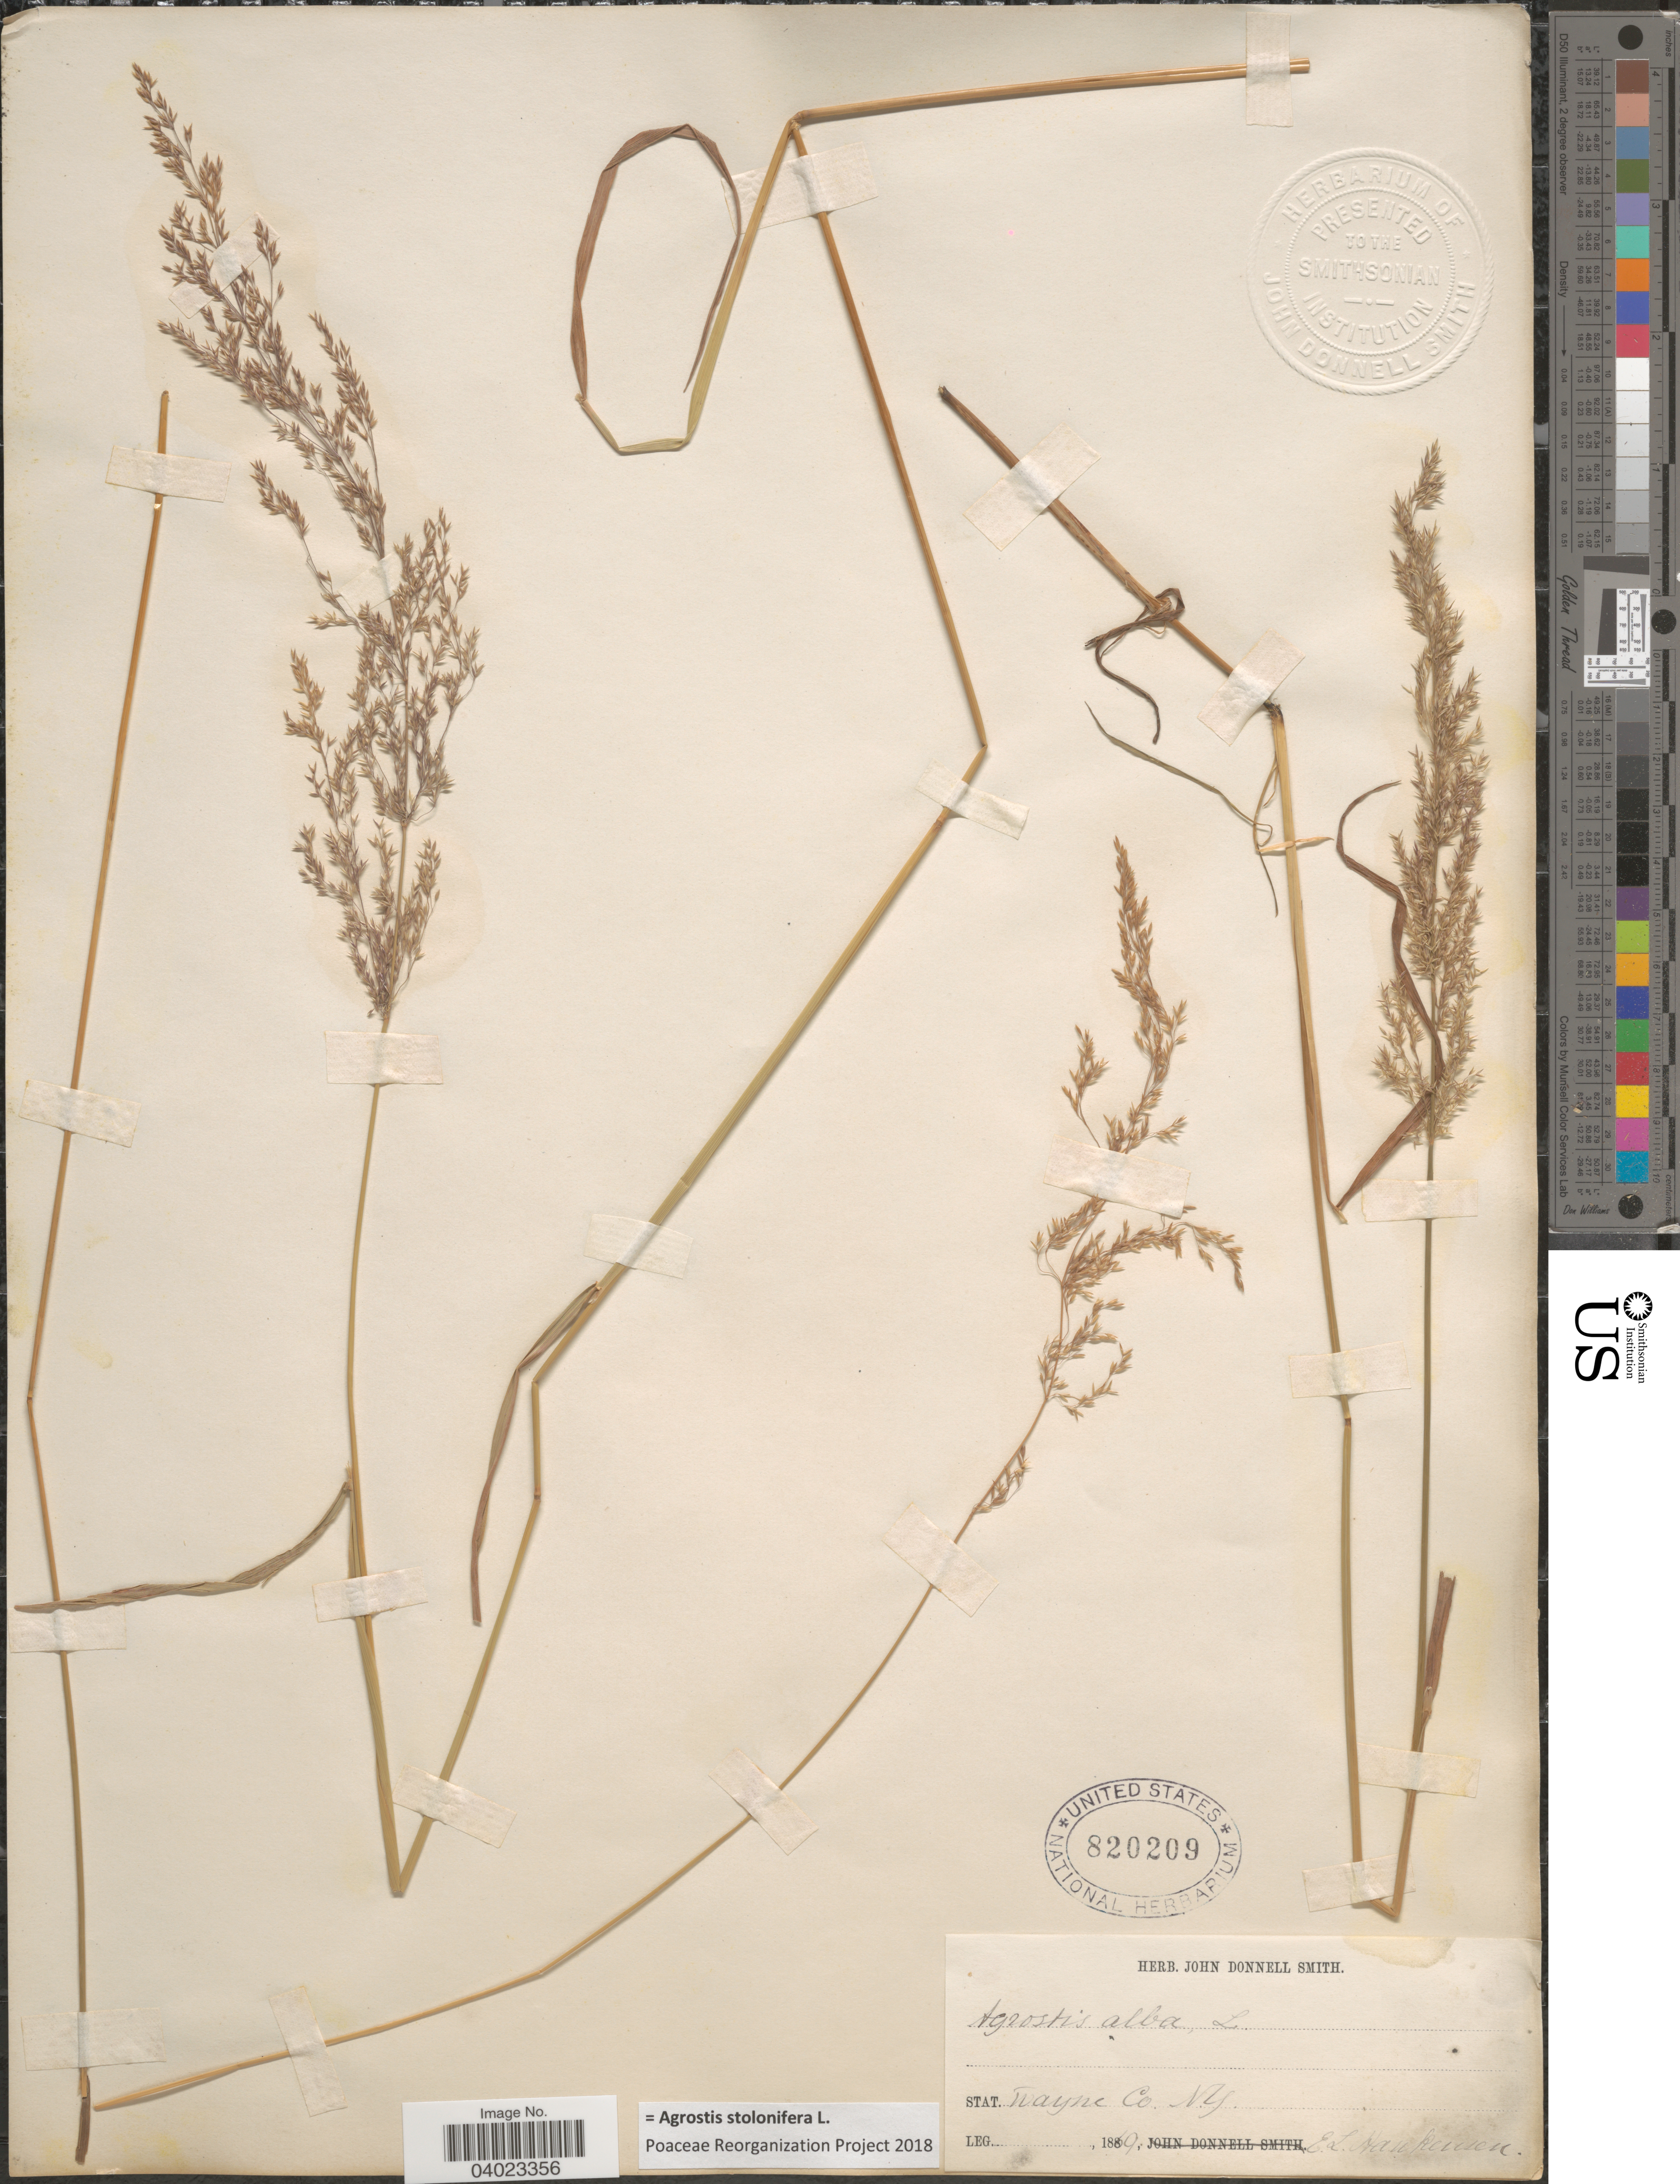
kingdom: Plantae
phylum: Tracheophyta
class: Liliopsida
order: Poales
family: Poaceae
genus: Agrostis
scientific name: Agrostis stolonifera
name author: L.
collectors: E. Hankenson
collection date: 1869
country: United States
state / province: New York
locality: Stat. Wayne Co.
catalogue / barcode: US 820209